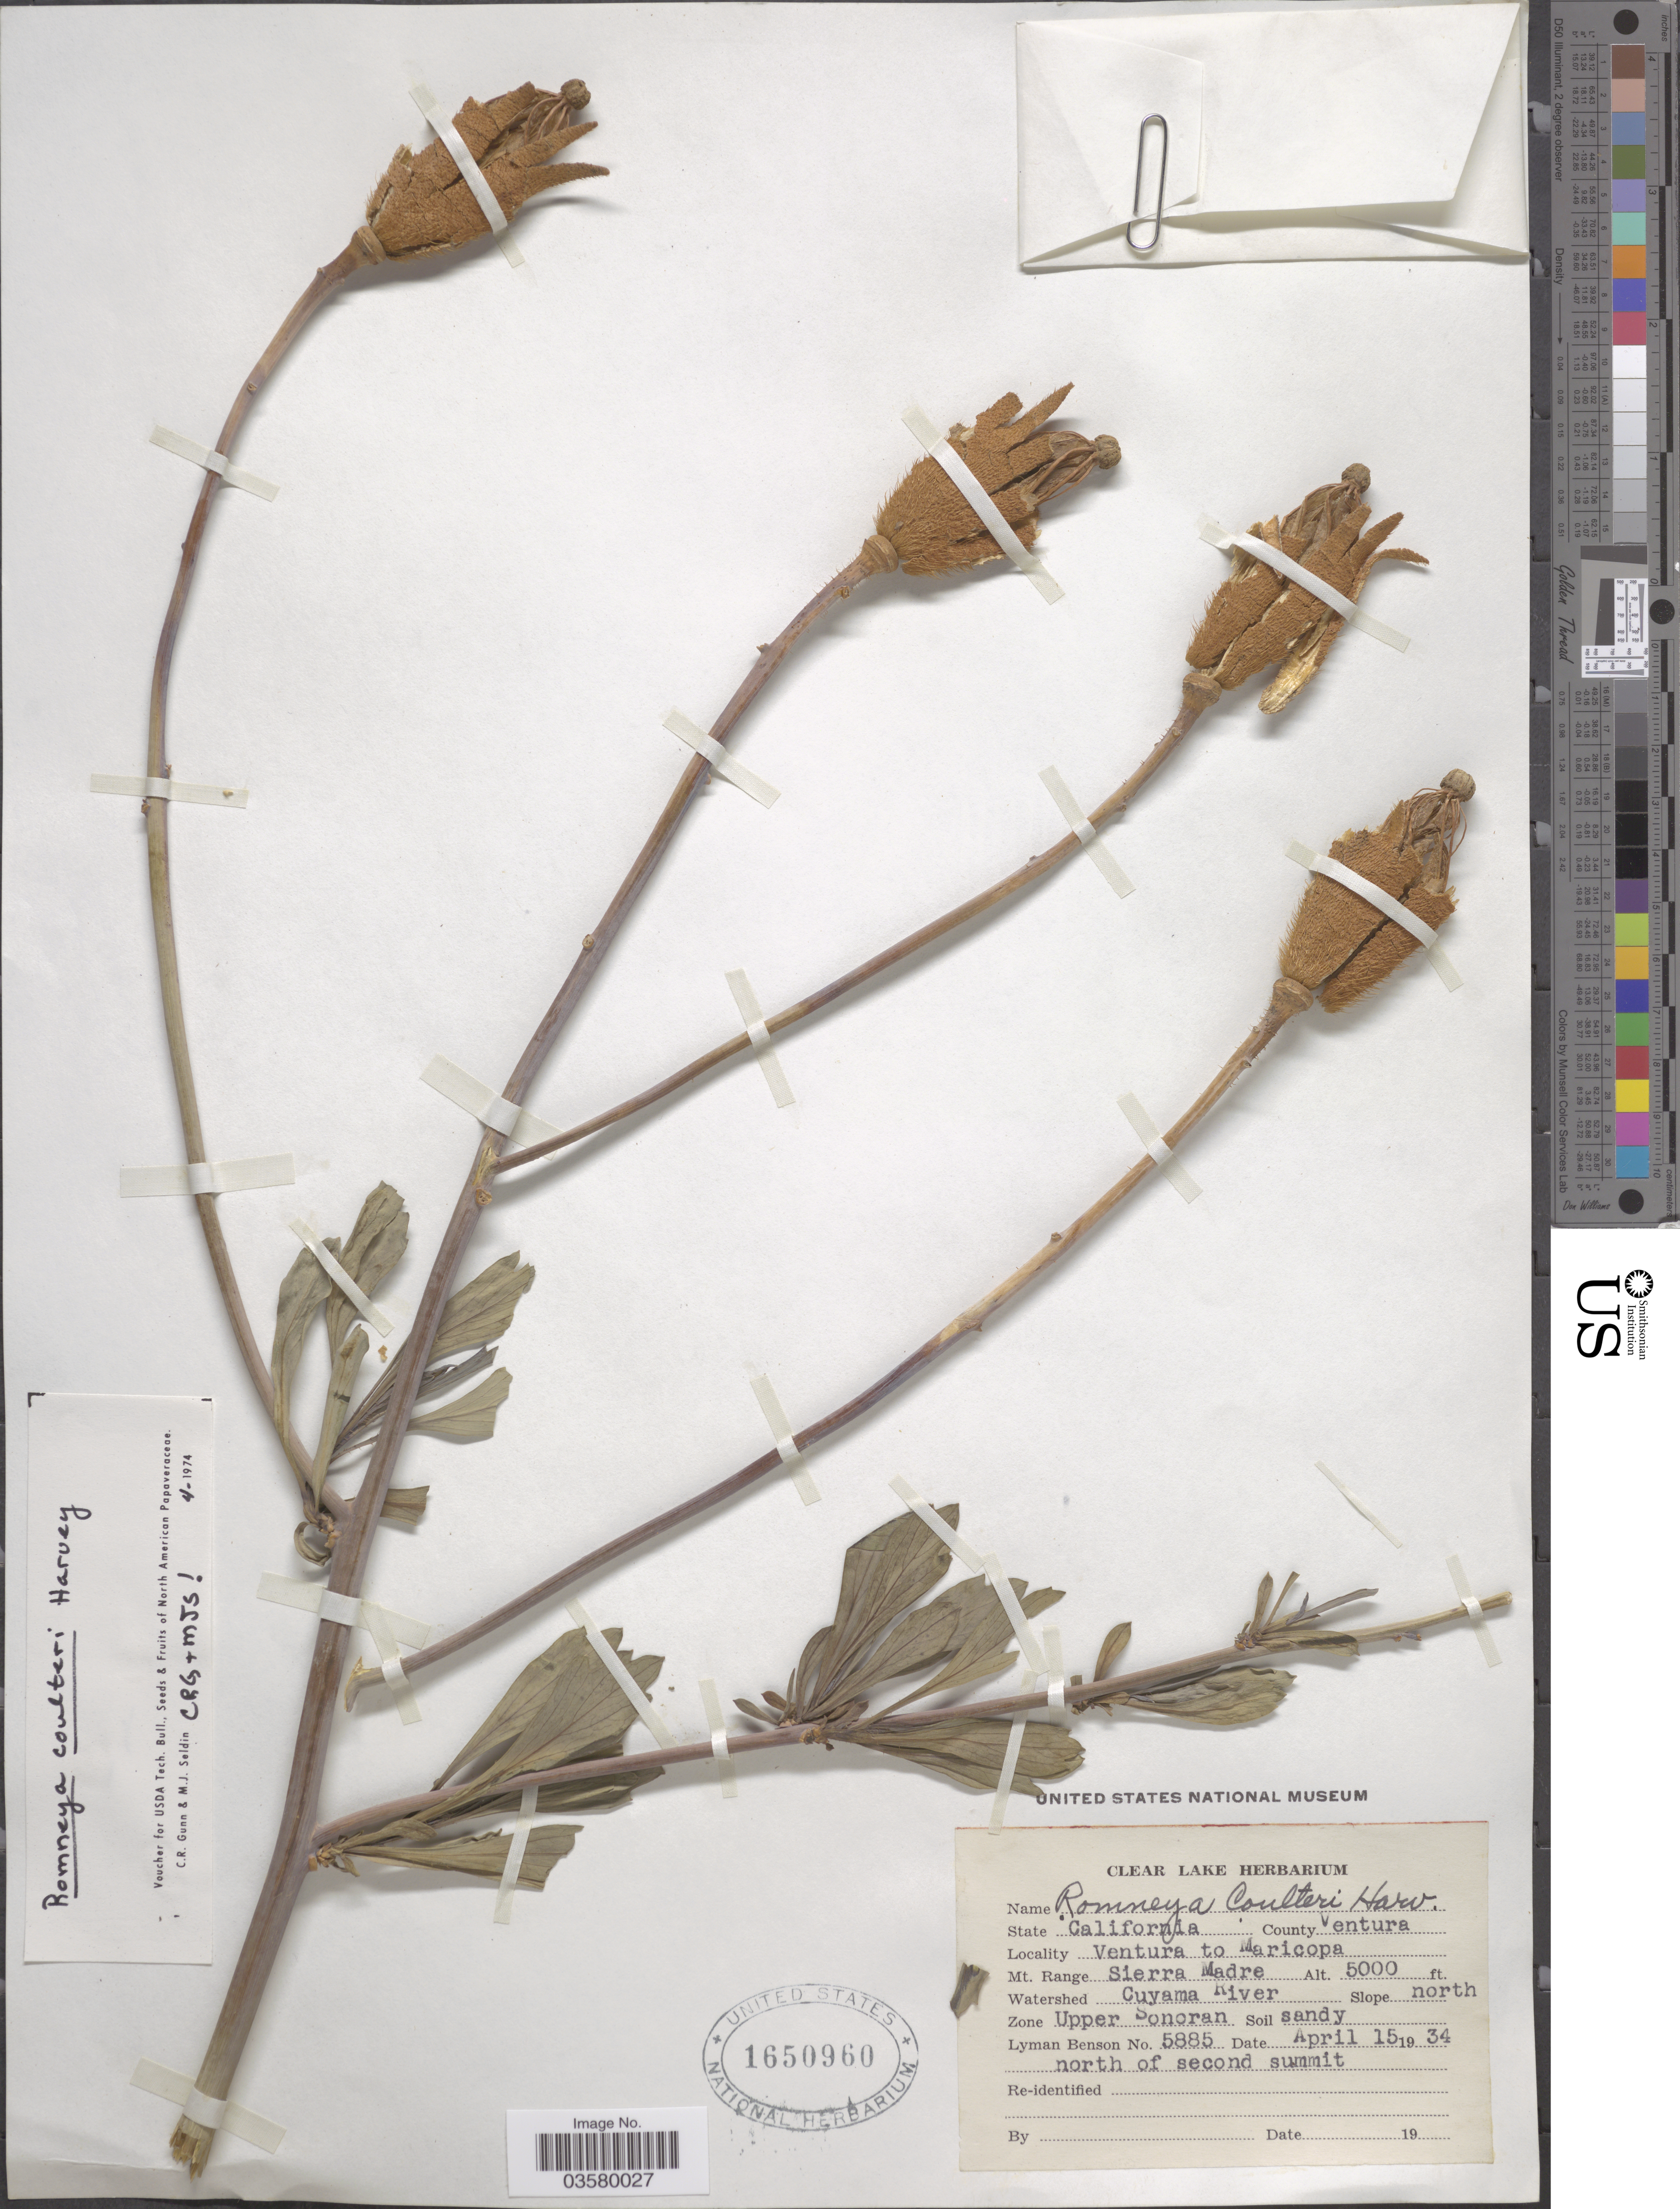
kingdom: Plantae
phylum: Tracheophyta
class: Magnoliopsida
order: Ranunculales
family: Papaveraceae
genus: Romneya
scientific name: Romneya coulteri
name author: Harv.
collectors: L. D. Benson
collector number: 5885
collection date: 1934-04-15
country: United States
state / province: California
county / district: Ventura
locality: County Ventura. Ventura to Maricopa. Mt. Range Sierra Madre. Watershed Cuyama River. Zone Upper Sonoran.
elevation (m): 1524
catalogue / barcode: US 1650960